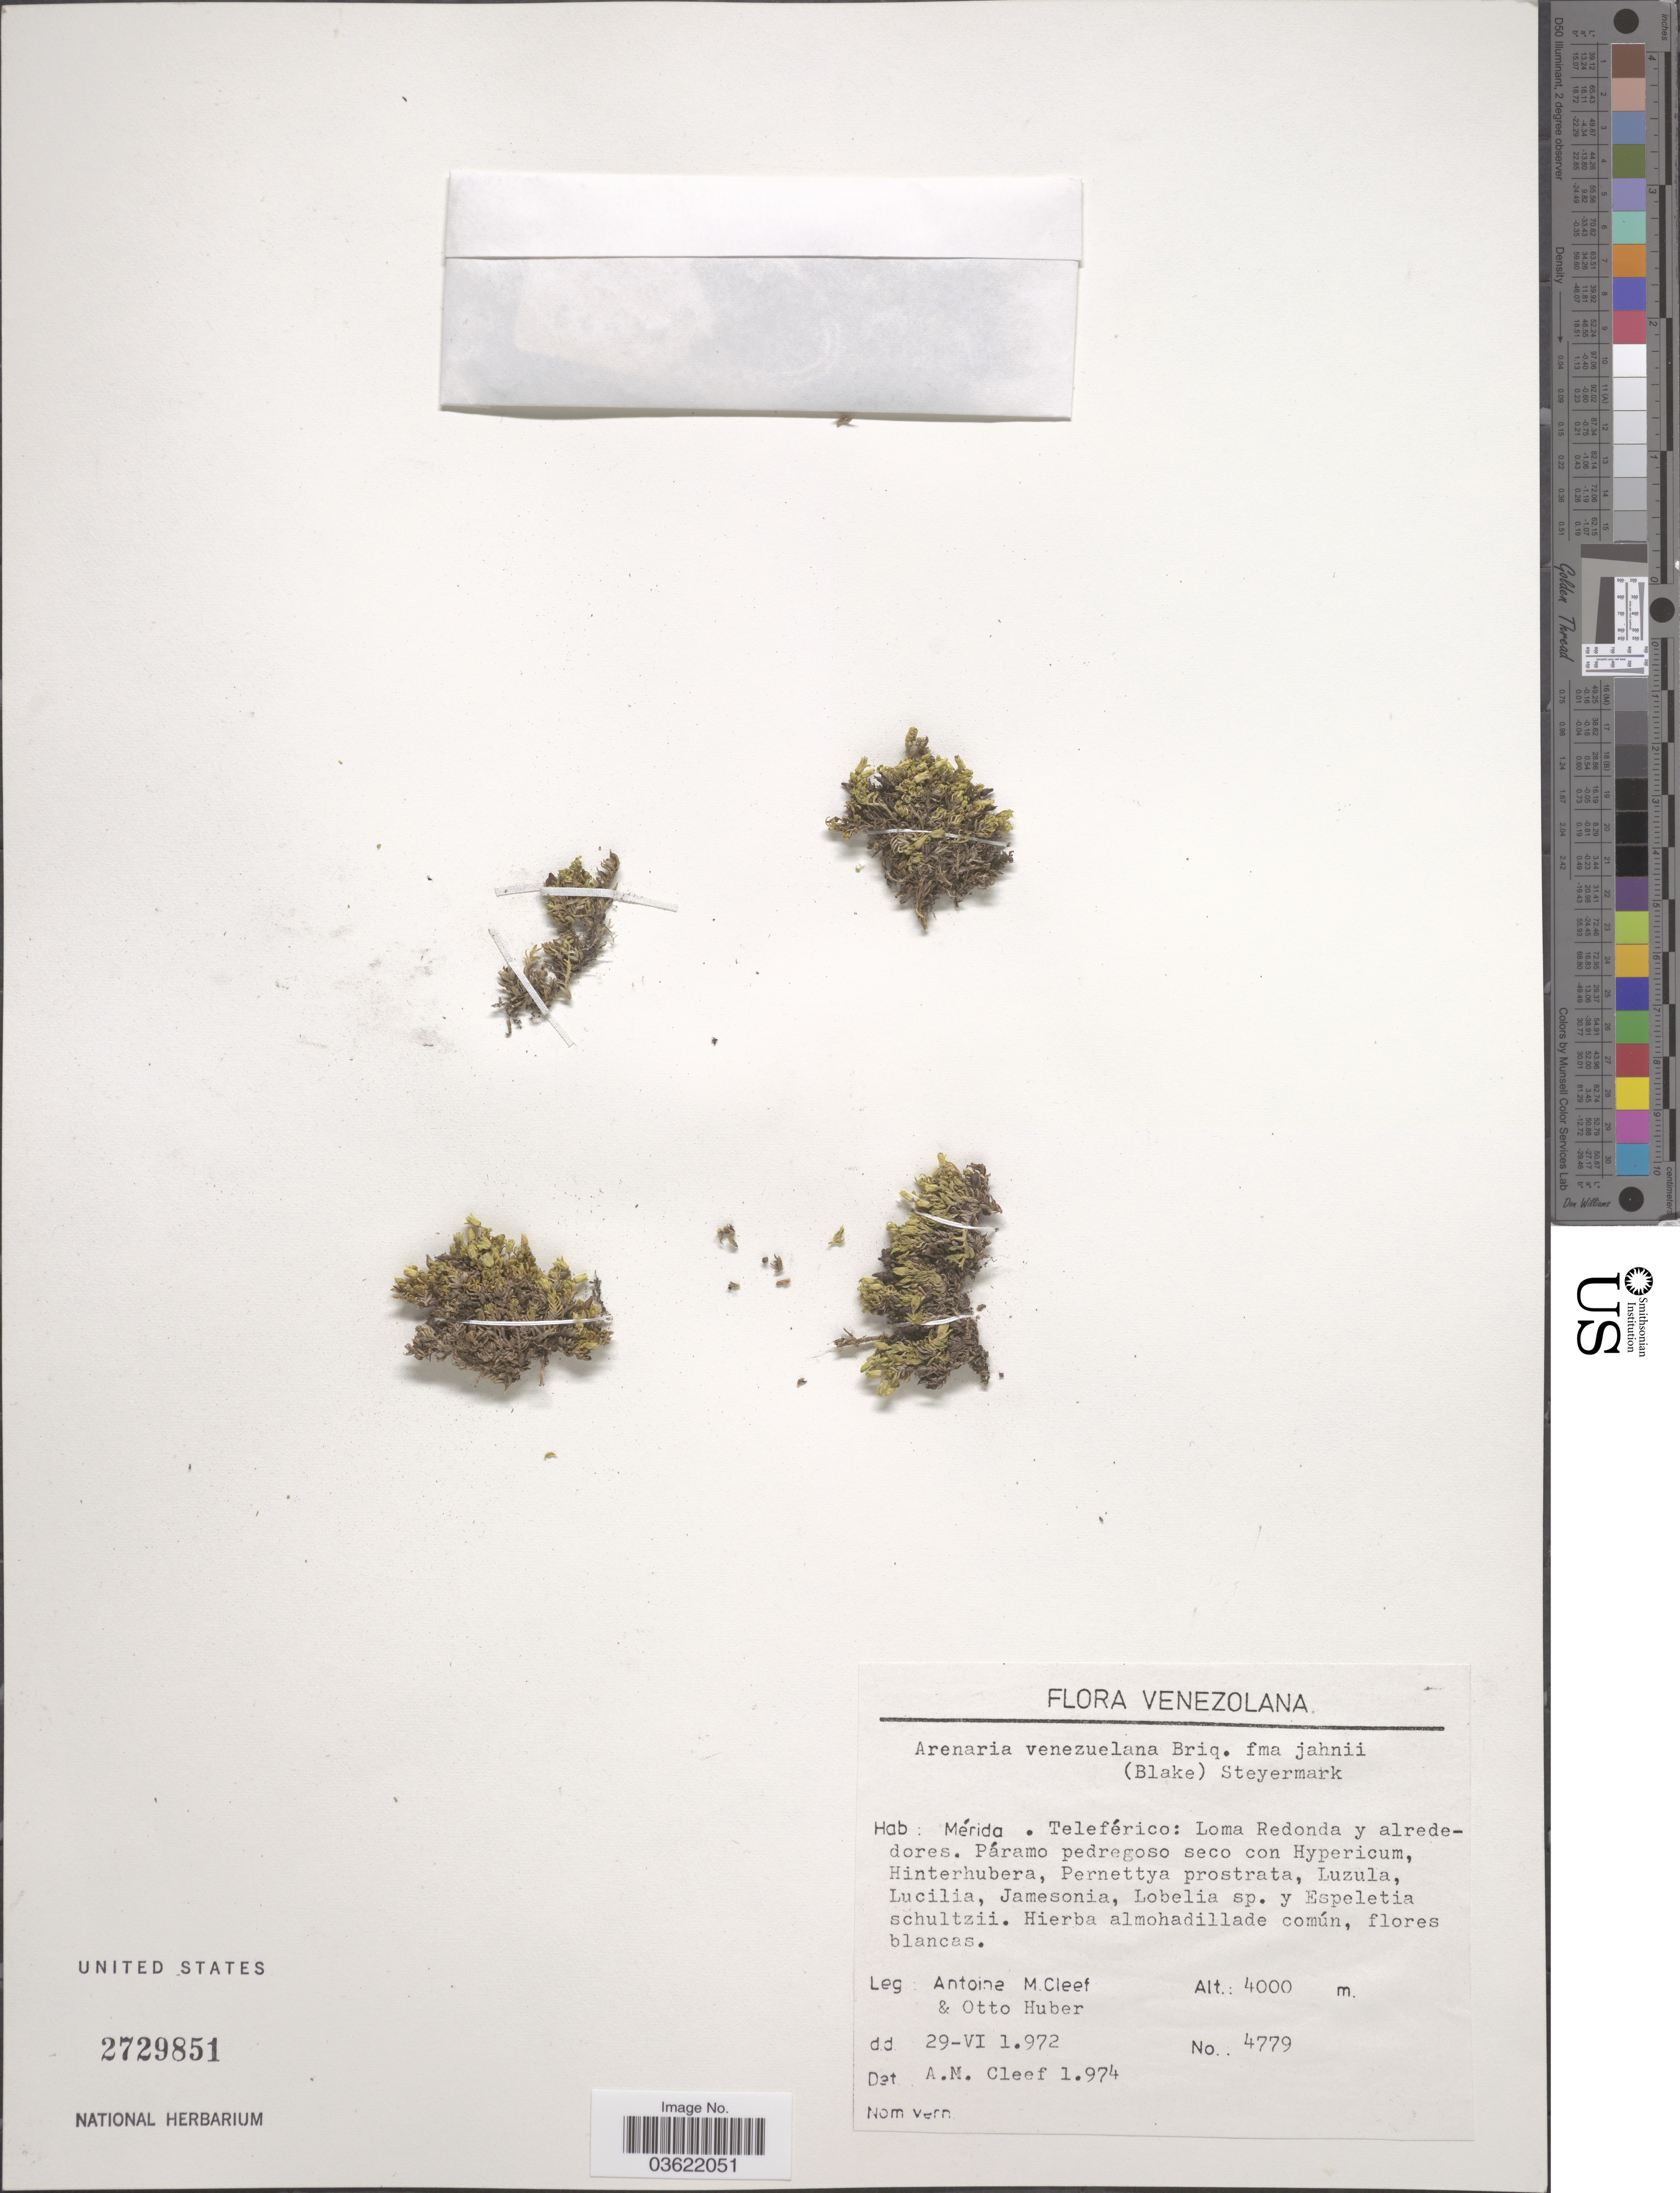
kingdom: Plantae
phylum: Tracheophyta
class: Magnoliopsida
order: Caryophyllales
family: Caryophyllaceae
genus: Arenaria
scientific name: Arenaria venezuelana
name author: Briq.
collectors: A. M. Cleef & O. Huber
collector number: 4779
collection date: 1972-06-29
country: Venezuela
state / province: Mérida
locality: Teleférico: Loma Redonda y alrededores.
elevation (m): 4000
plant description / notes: Leaf tissue sampled for DNA sequencing.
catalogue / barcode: US 2729851